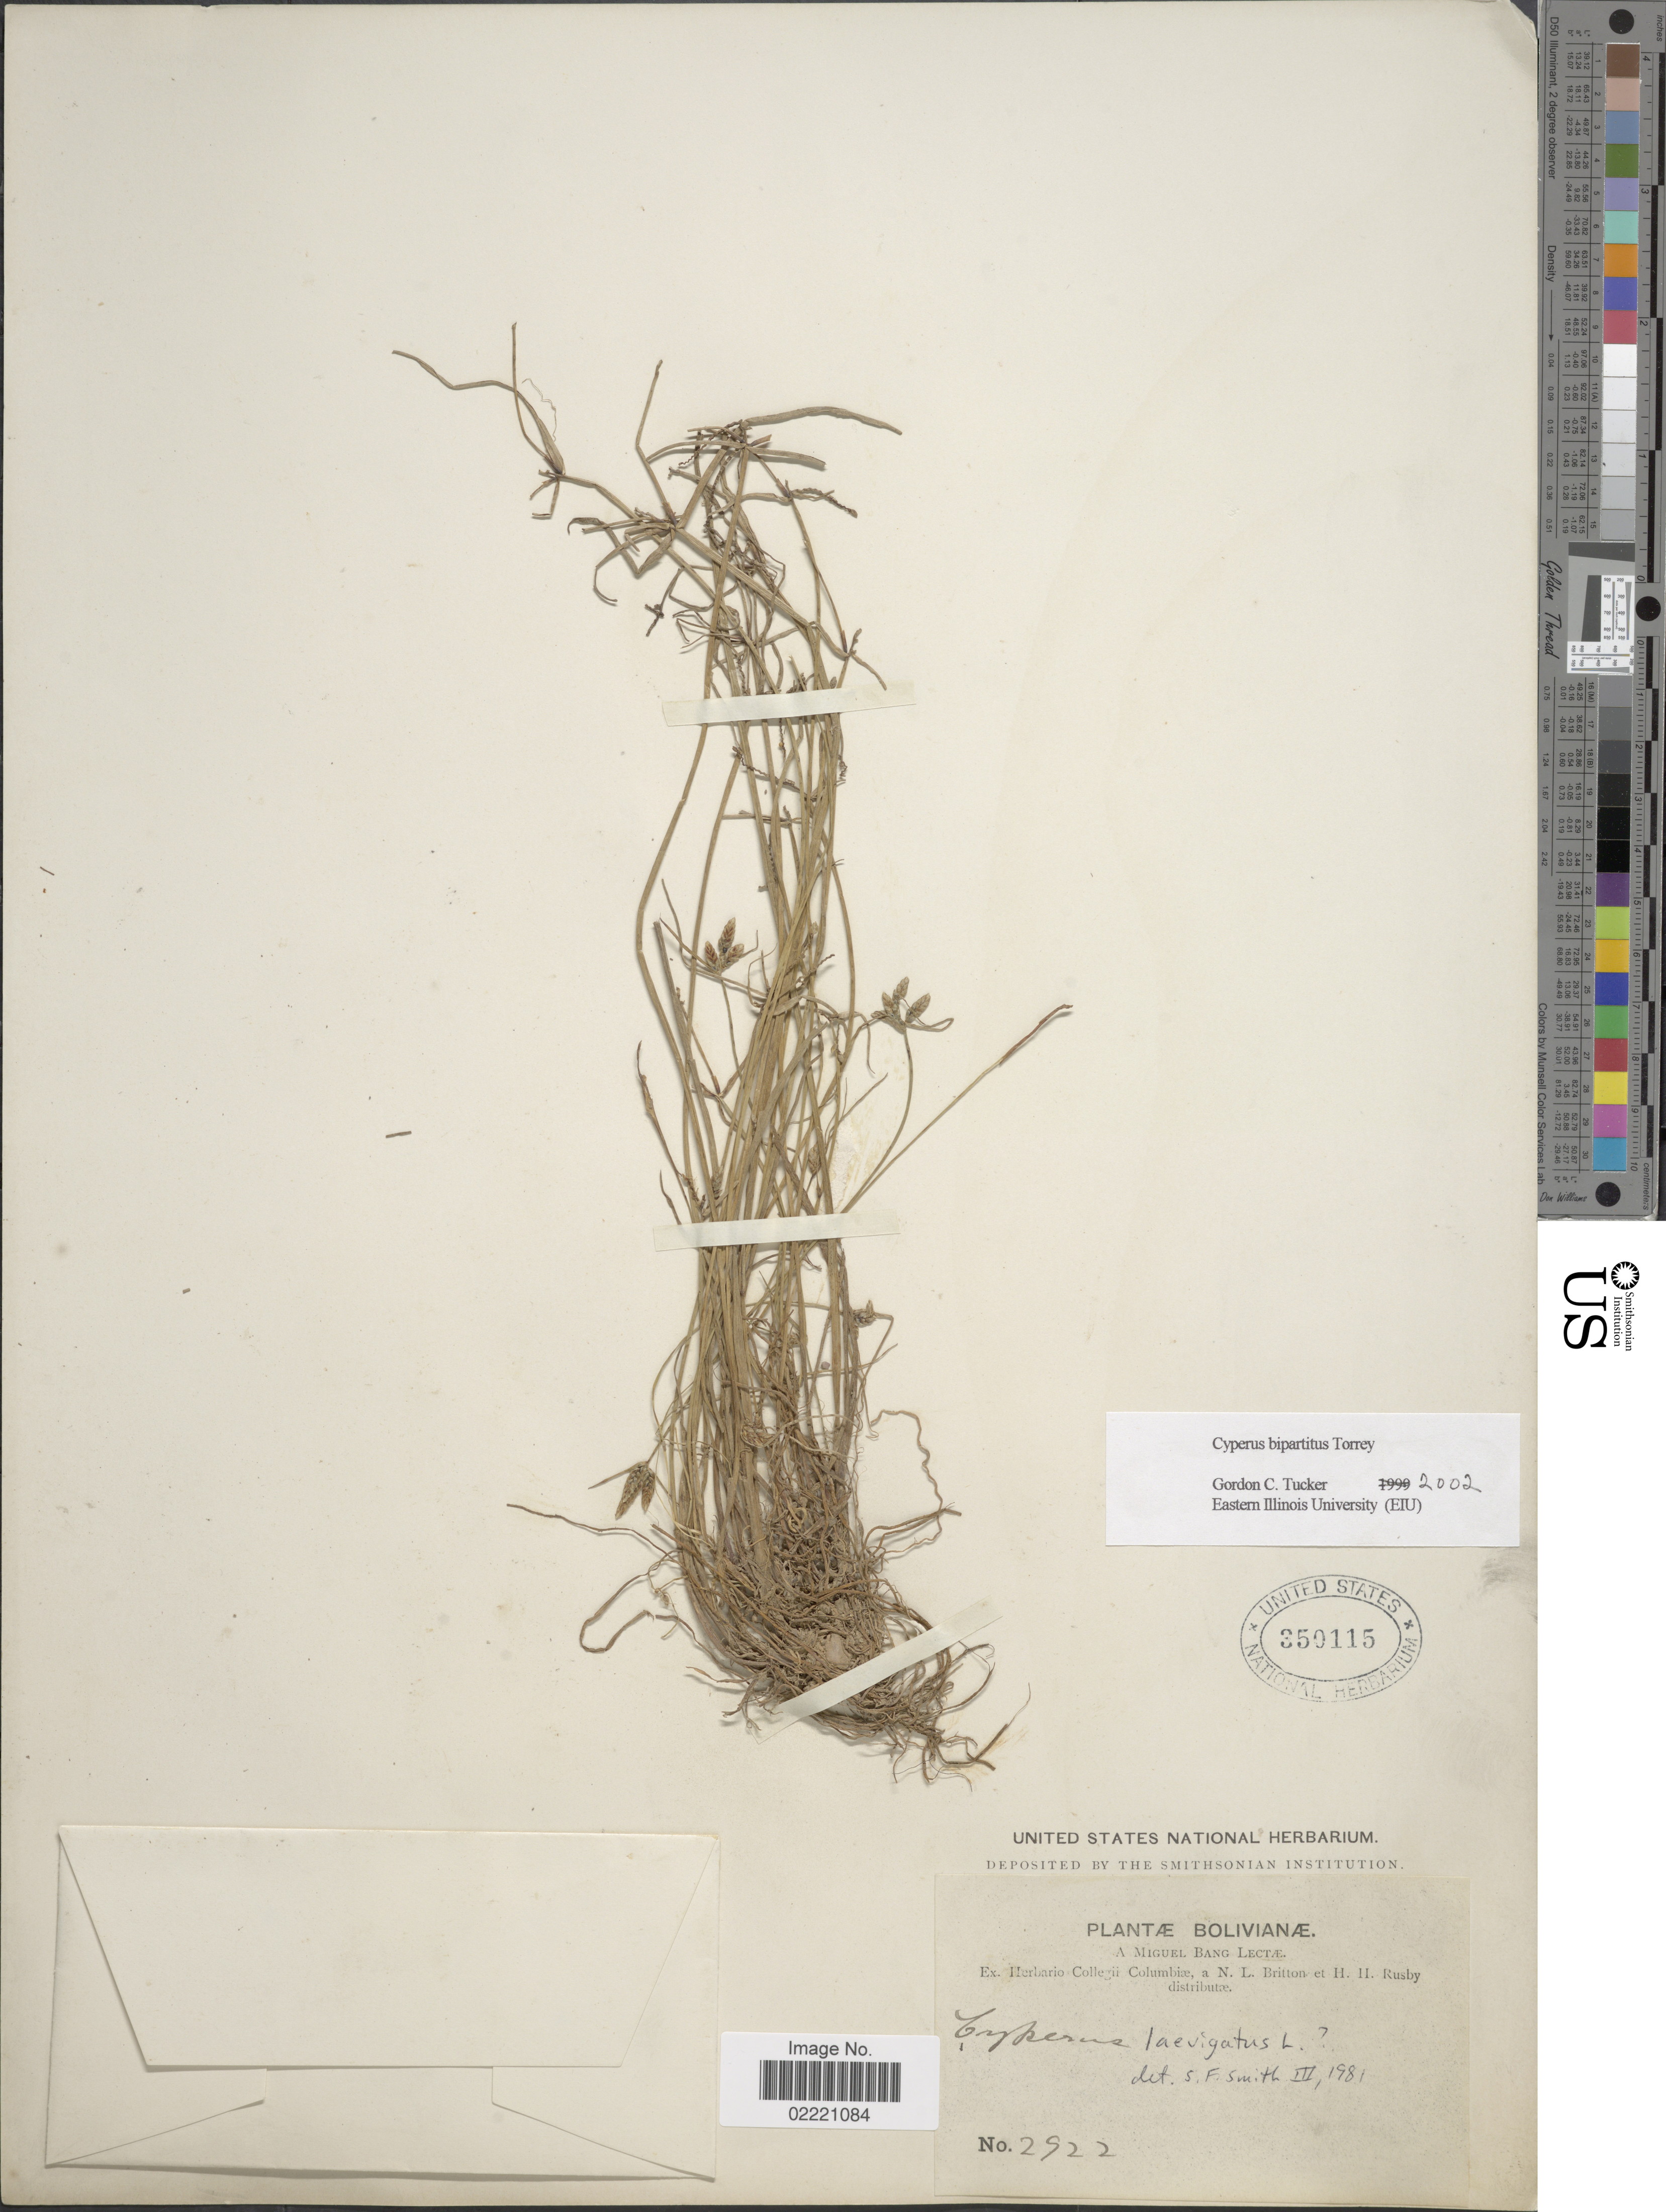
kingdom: Plantae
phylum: Tracheophyta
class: Liliopsida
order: Poales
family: Cyperaceae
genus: Cyperus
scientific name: Cyperus bipartitus Torr.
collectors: M. Bang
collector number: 2922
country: Bolivia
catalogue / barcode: US 350115